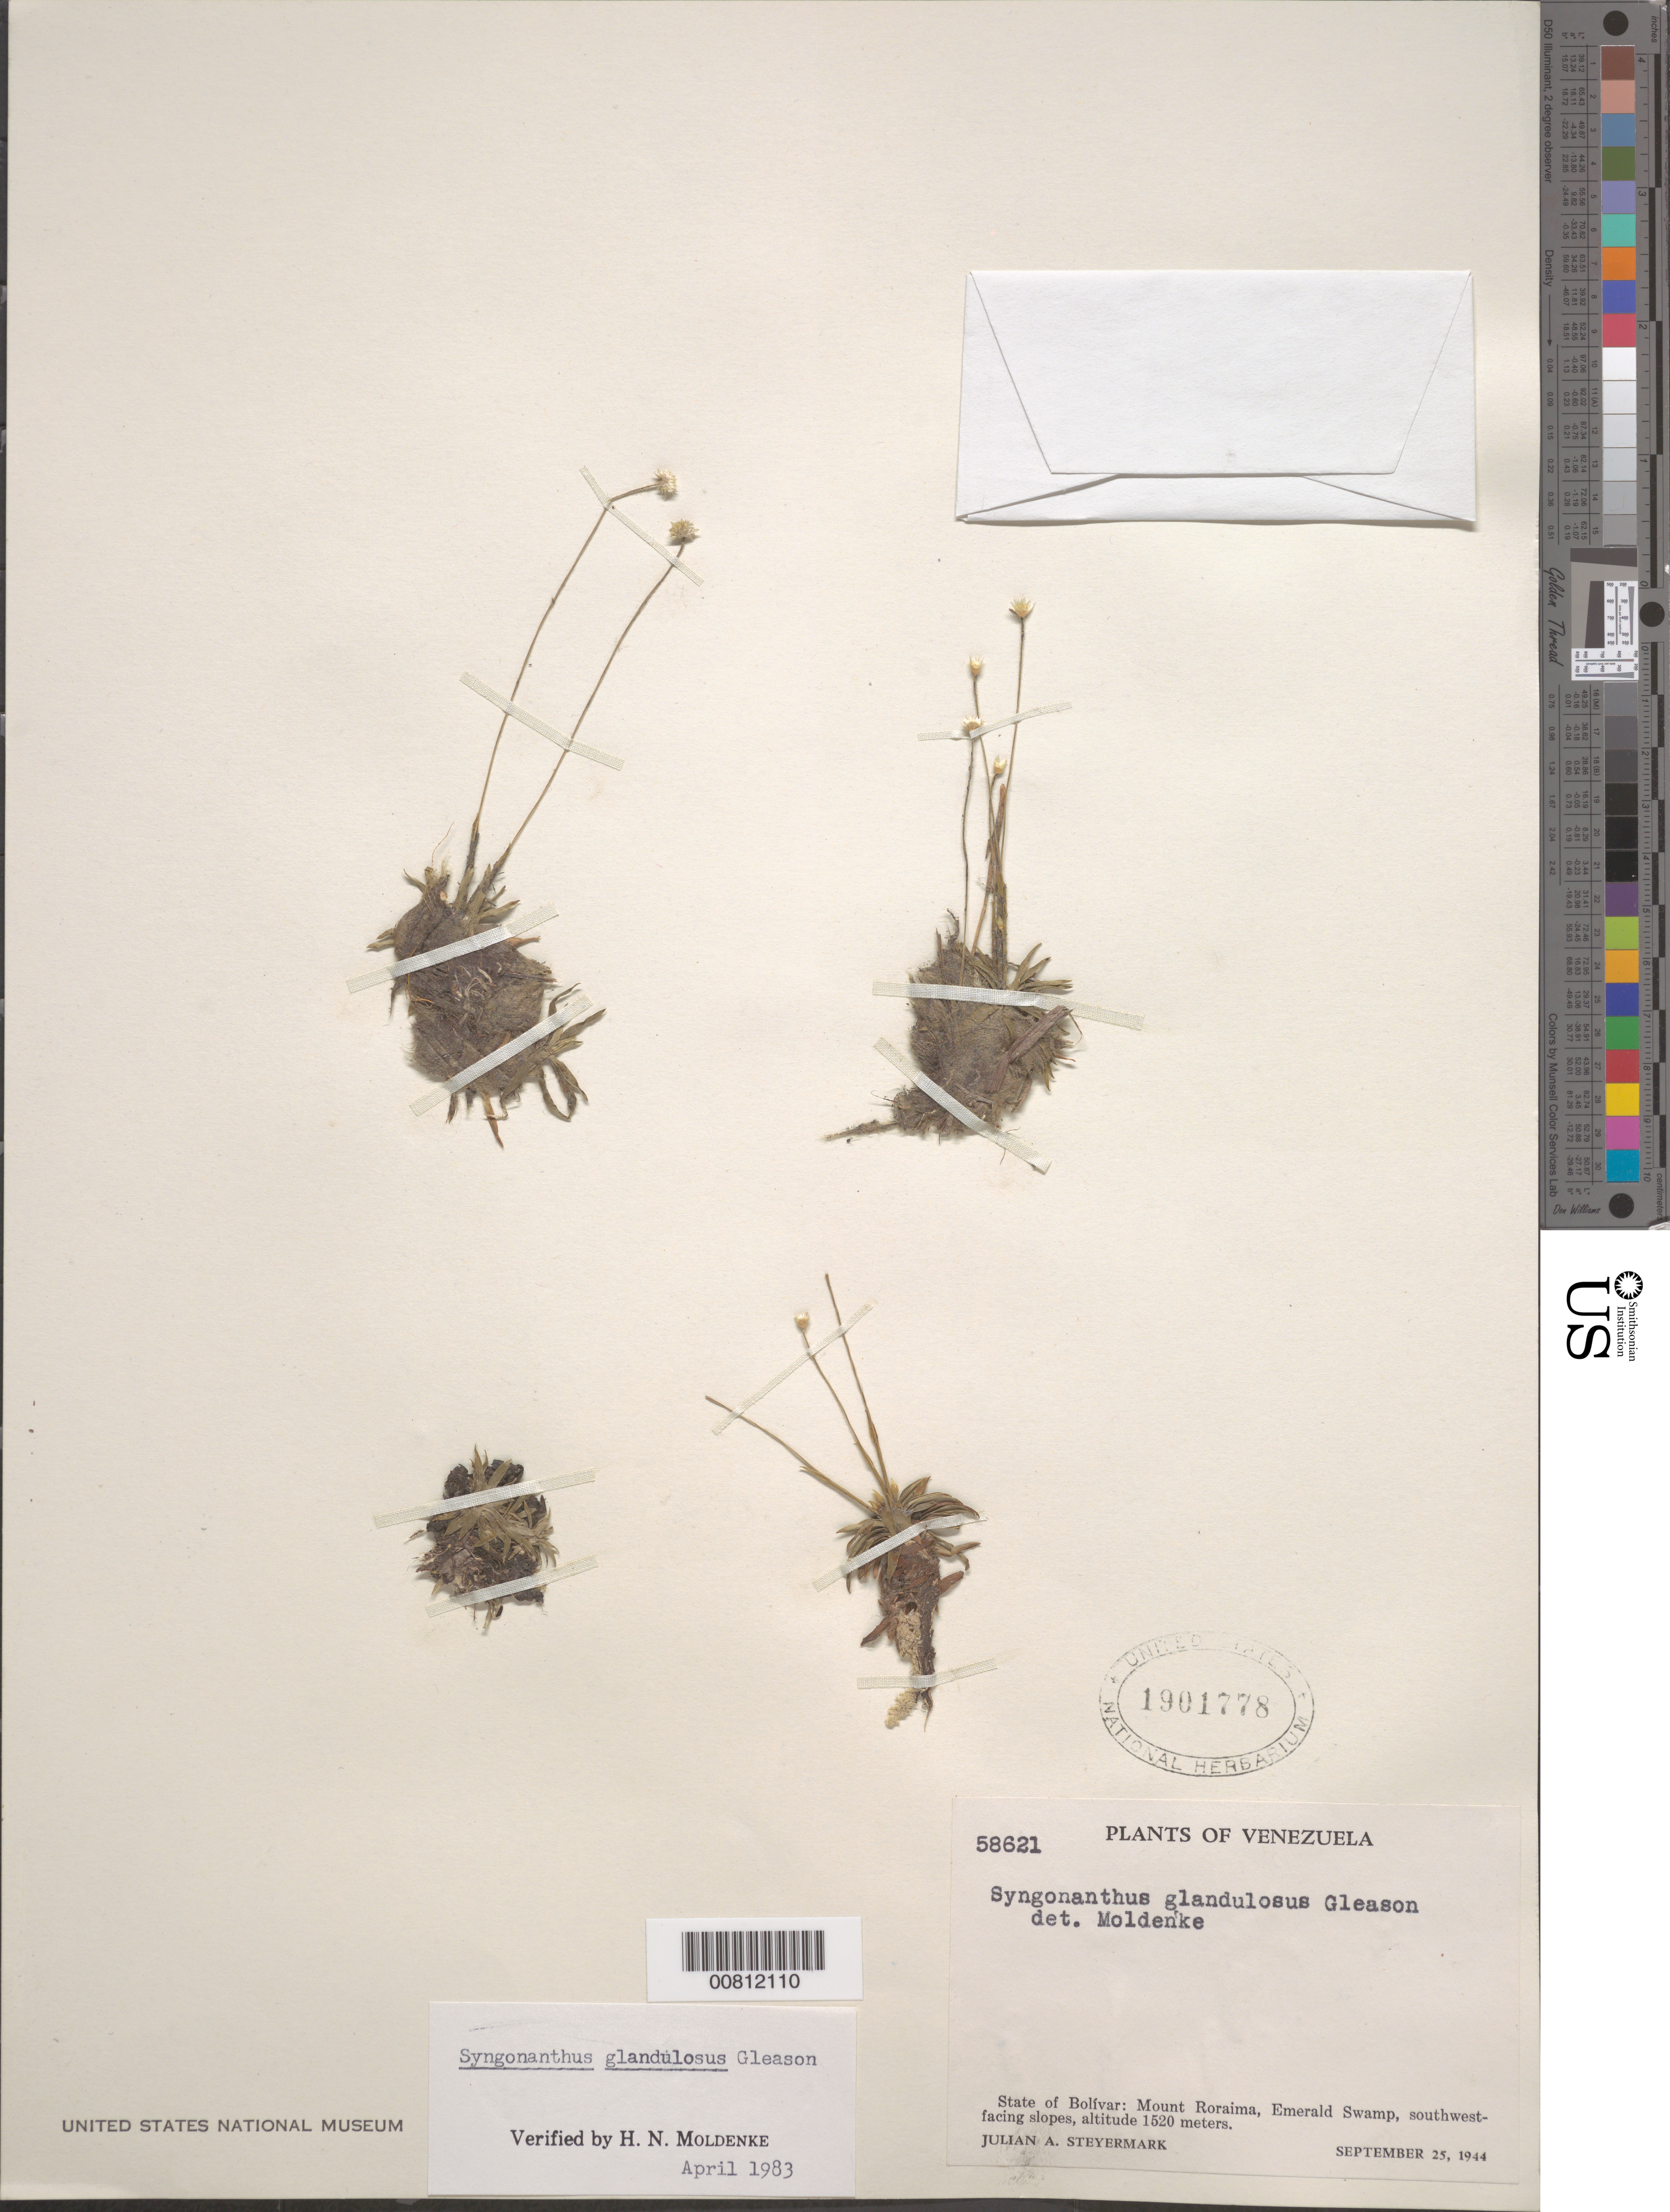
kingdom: Plantae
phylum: Tracheophyta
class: Liliopsida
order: Poales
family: Eriocaulaceae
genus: Syngonanthus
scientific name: Syngonanthus glandulosus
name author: Gleason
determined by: Moldenke, H. N.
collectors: J. Steyermark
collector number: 58621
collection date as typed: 25-Sep-44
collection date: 1944-09-25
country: Venezuela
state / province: Bolívar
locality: Mt. Roraima, Emerald Swamp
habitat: SW facing slopes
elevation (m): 1520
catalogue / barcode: US 1901778